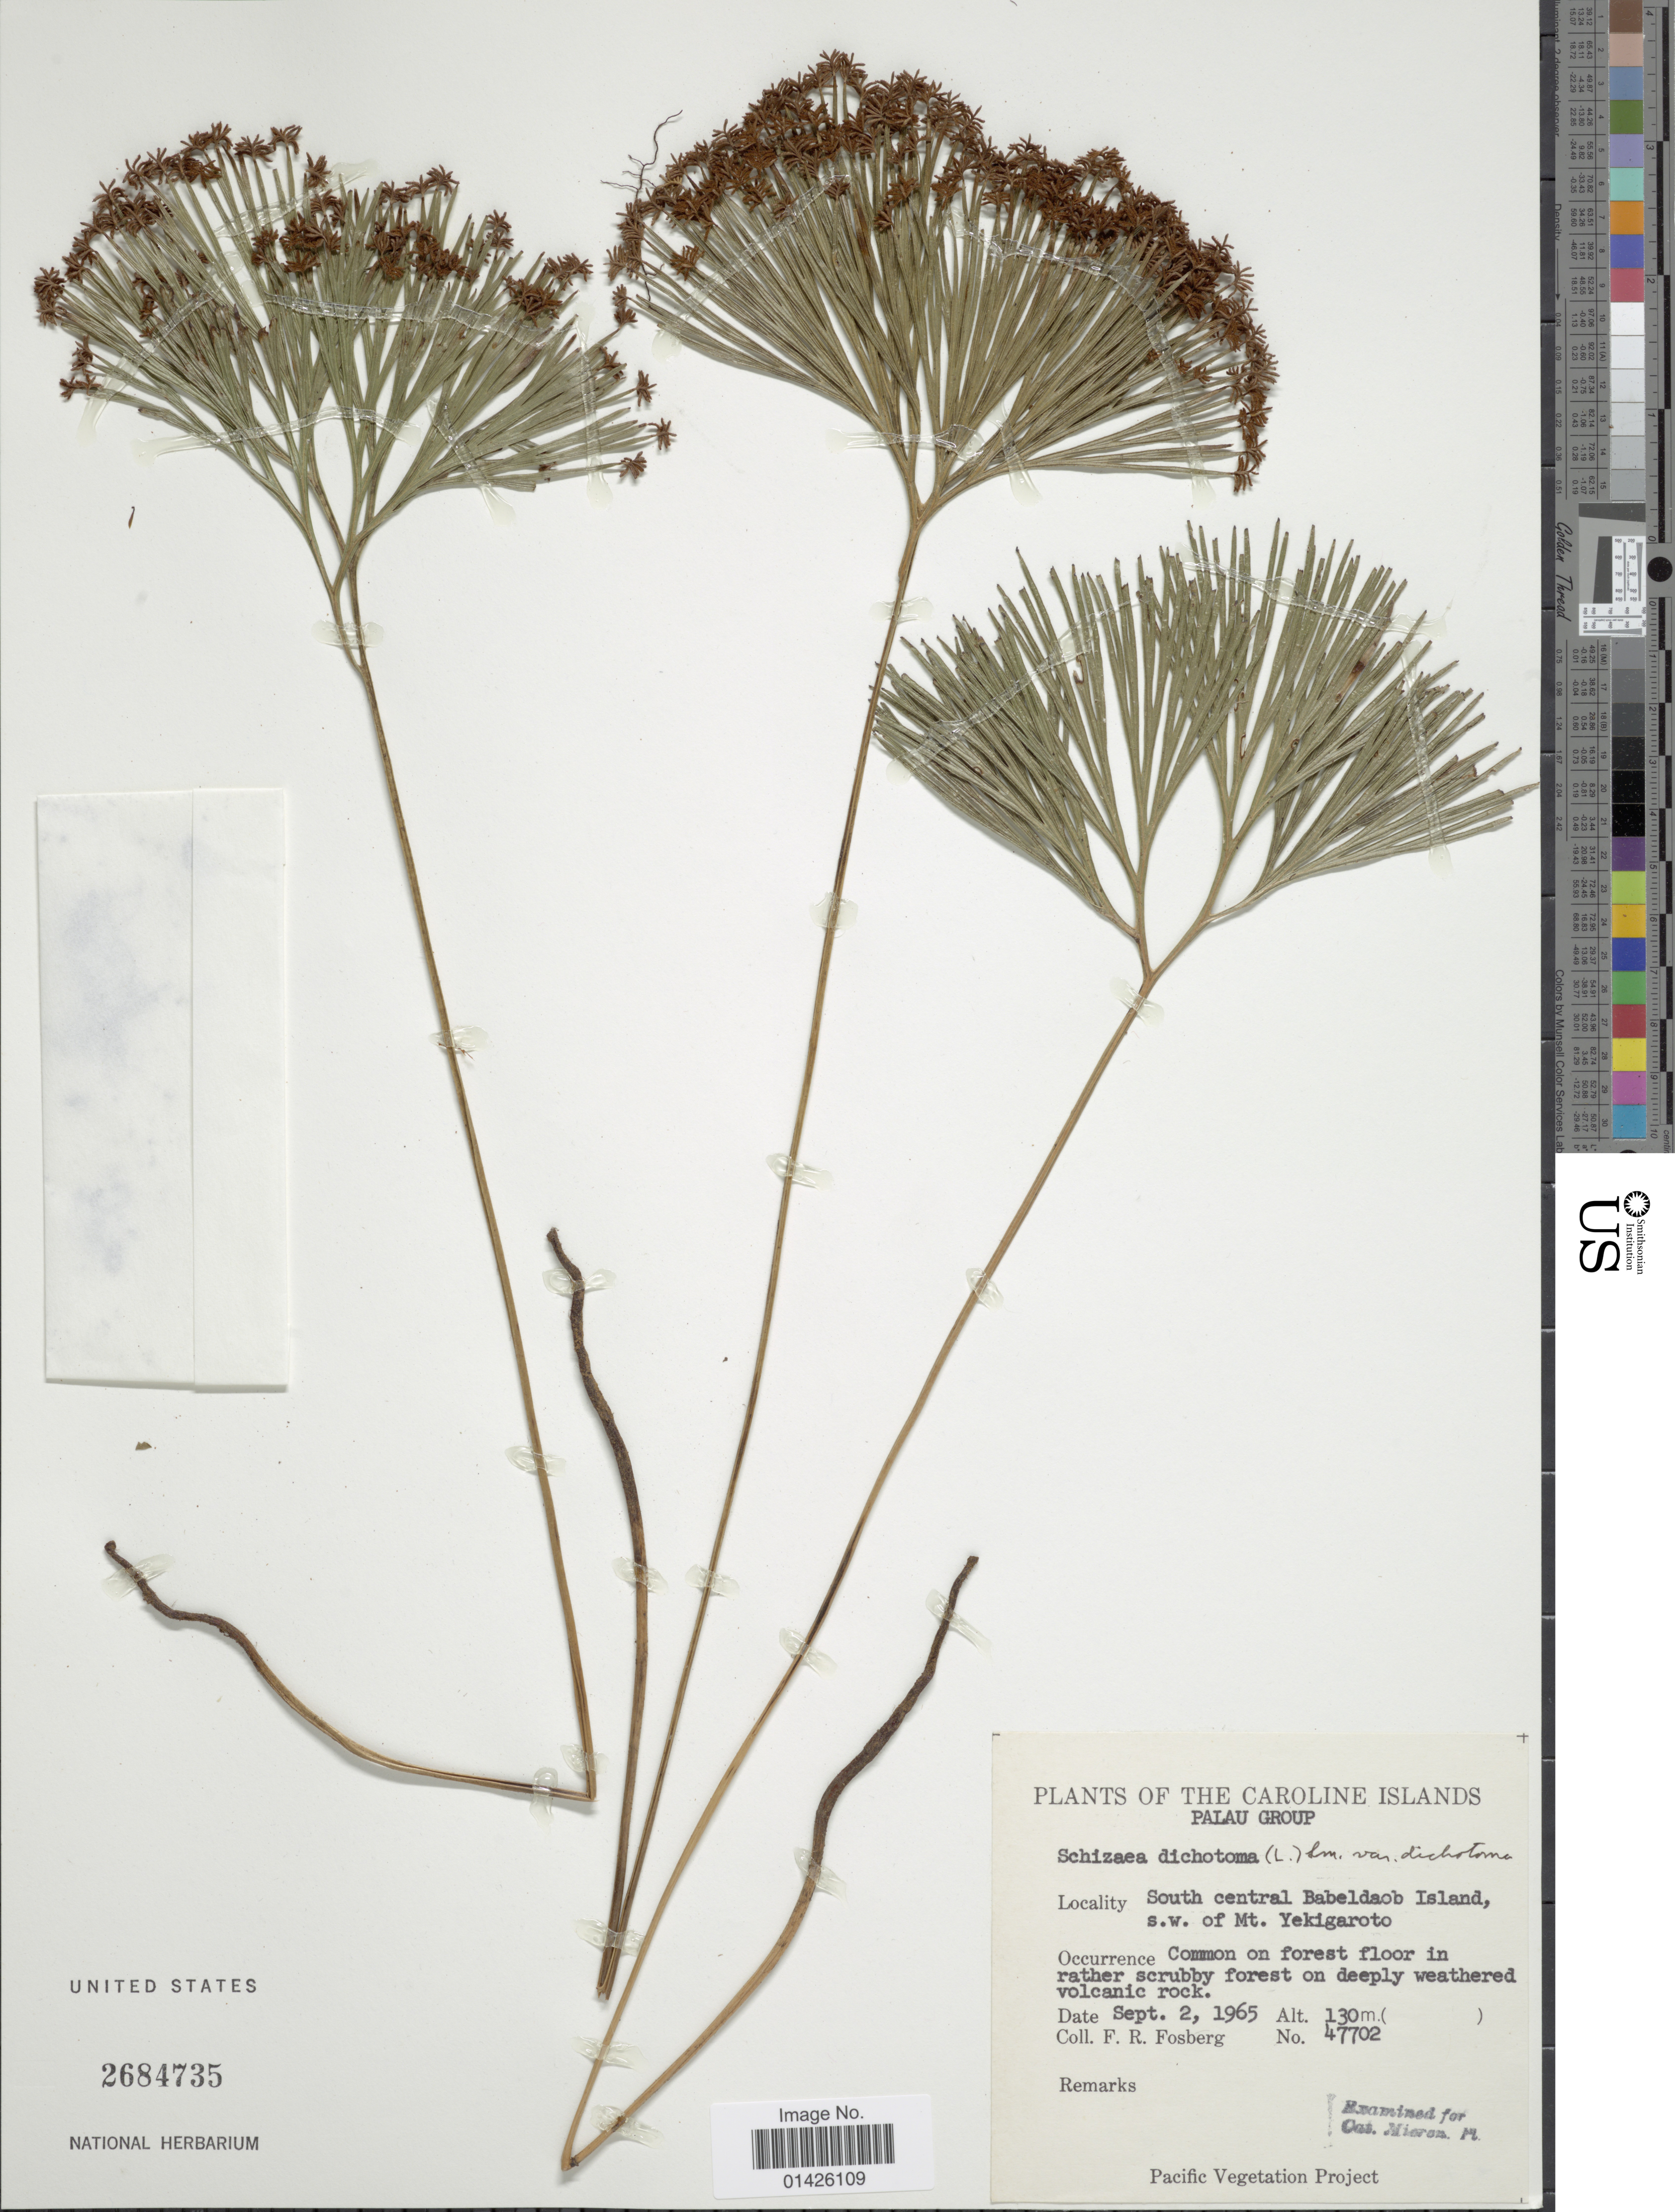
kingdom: Plantae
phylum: Tracheophyta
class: Polypodiopsida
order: Schizaeales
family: Schizaeaceae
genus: Schizaea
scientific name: Schizaea dichotoma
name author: (L.) J. Sm.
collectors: F. R. Fosberg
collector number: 47702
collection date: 1965-09-02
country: Palau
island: Babeldaob [Babelthuap]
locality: South central Babeldaob Island, s.w. of Mt Yekigaroto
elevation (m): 130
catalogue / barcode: US 2684735